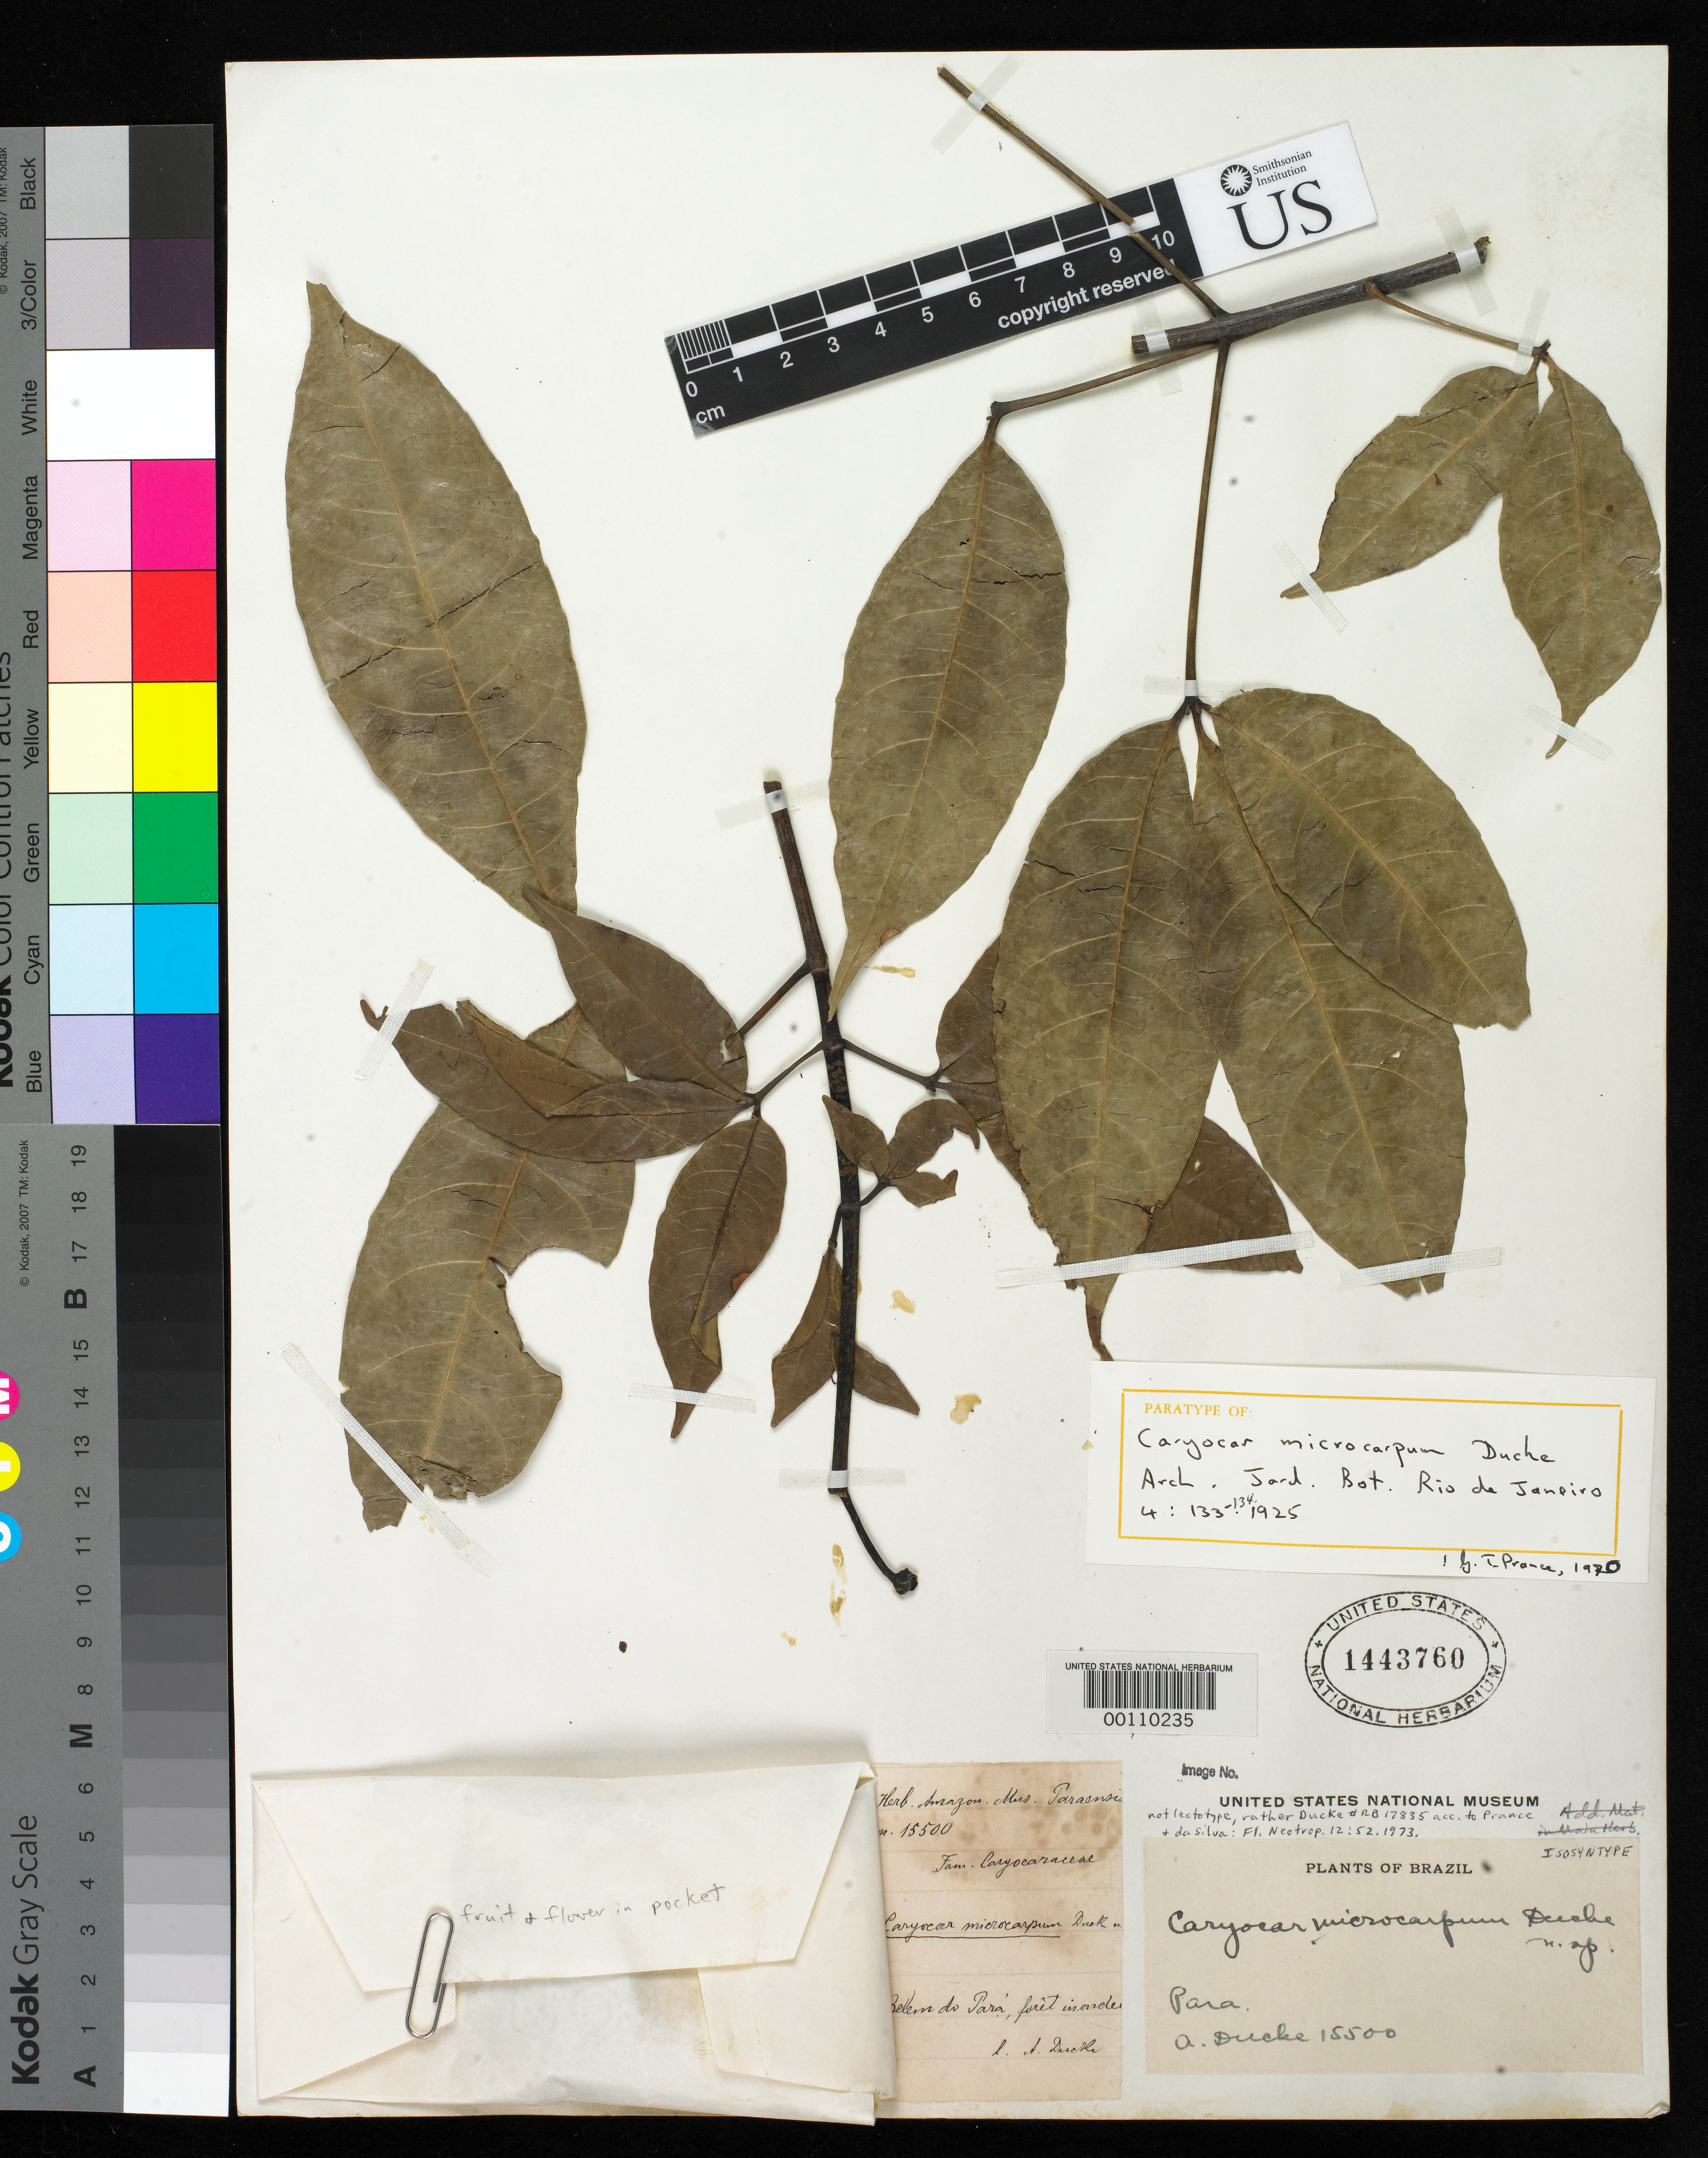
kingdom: Plantae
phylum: Tracheophyta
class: Magnoliopsida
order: Malpighiales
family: Caryocaraceae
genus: Caryocar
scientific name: Caryocar microcarpum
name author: Ducke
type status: Isosyntype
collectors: A. Ducke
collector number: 15500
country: Brazil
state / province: Pará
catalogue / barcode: US 1443760